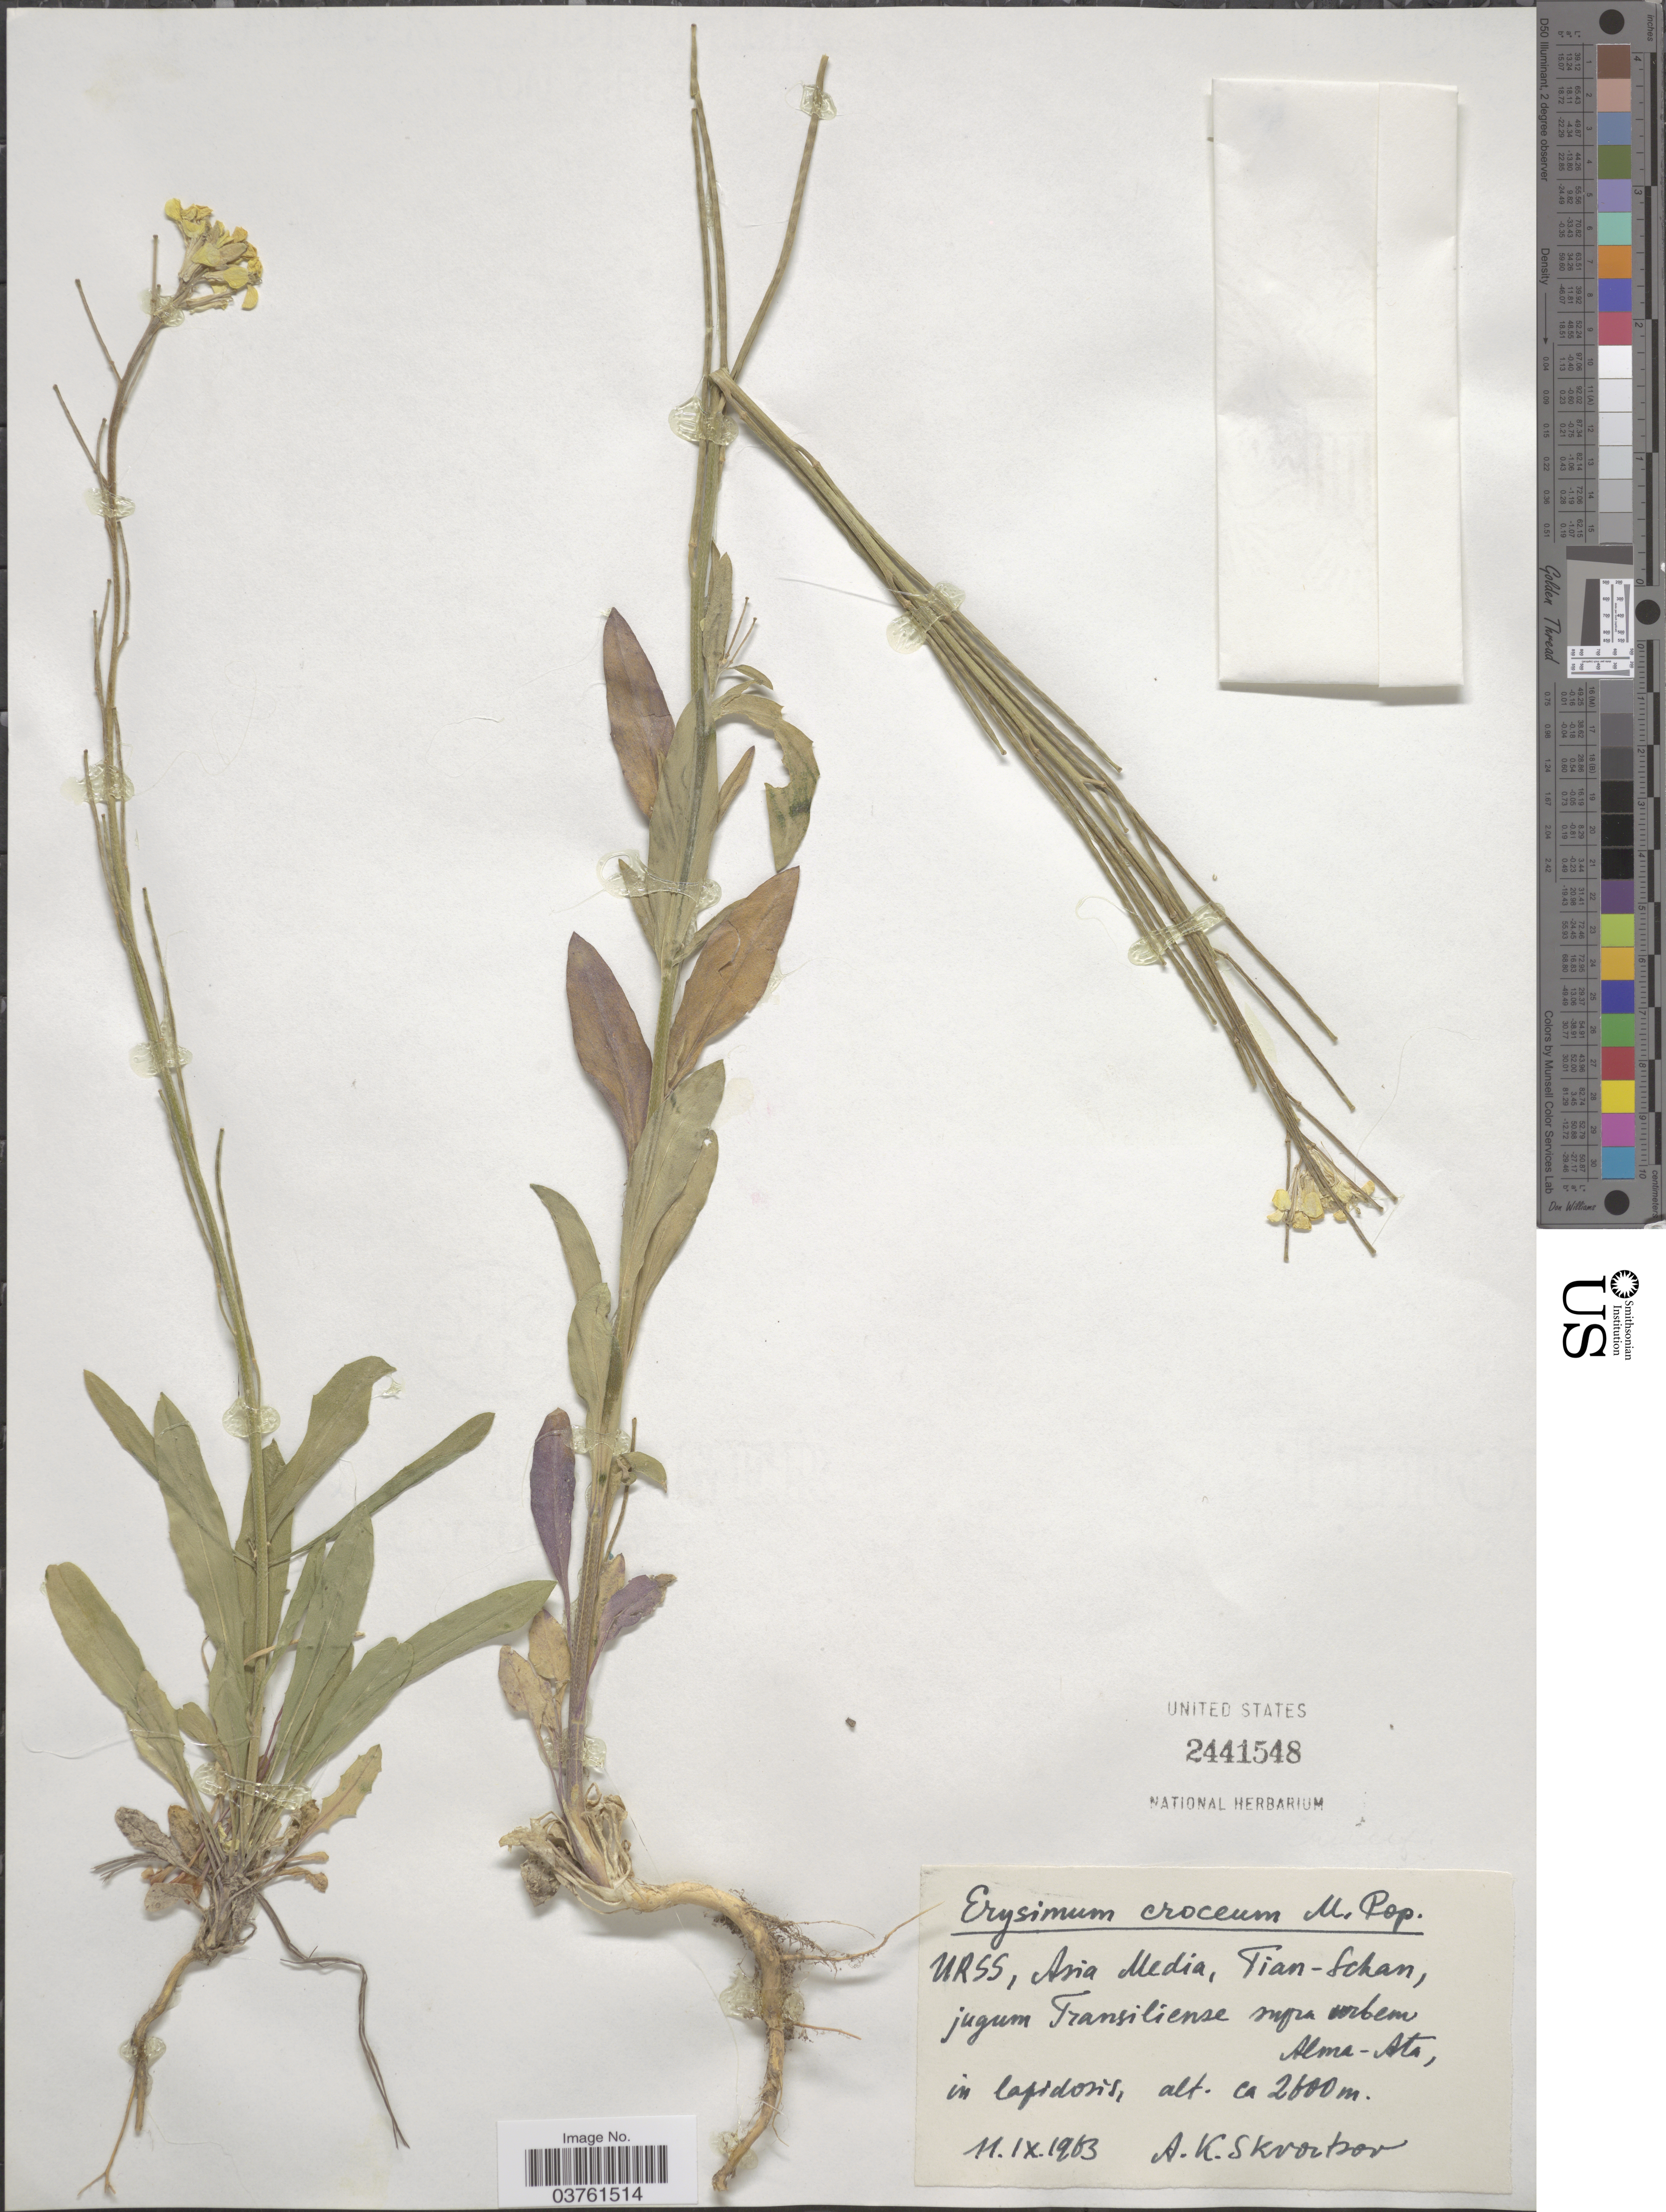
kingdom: Plantae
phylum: Tracheophyta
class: Magnoliopsida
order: Brassicales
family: Brassicaceae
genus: Erysimum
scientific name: Erysimum croceum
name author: Popov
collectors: A. K. Skvortsov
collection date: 1963-09-11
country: Kazakhstan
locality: URSS, Asia Media, Tian-Schan, jugum Transiliense supra urbem Alma-Ata, in lapidosis.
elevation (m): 2600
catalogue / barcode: US 2441548